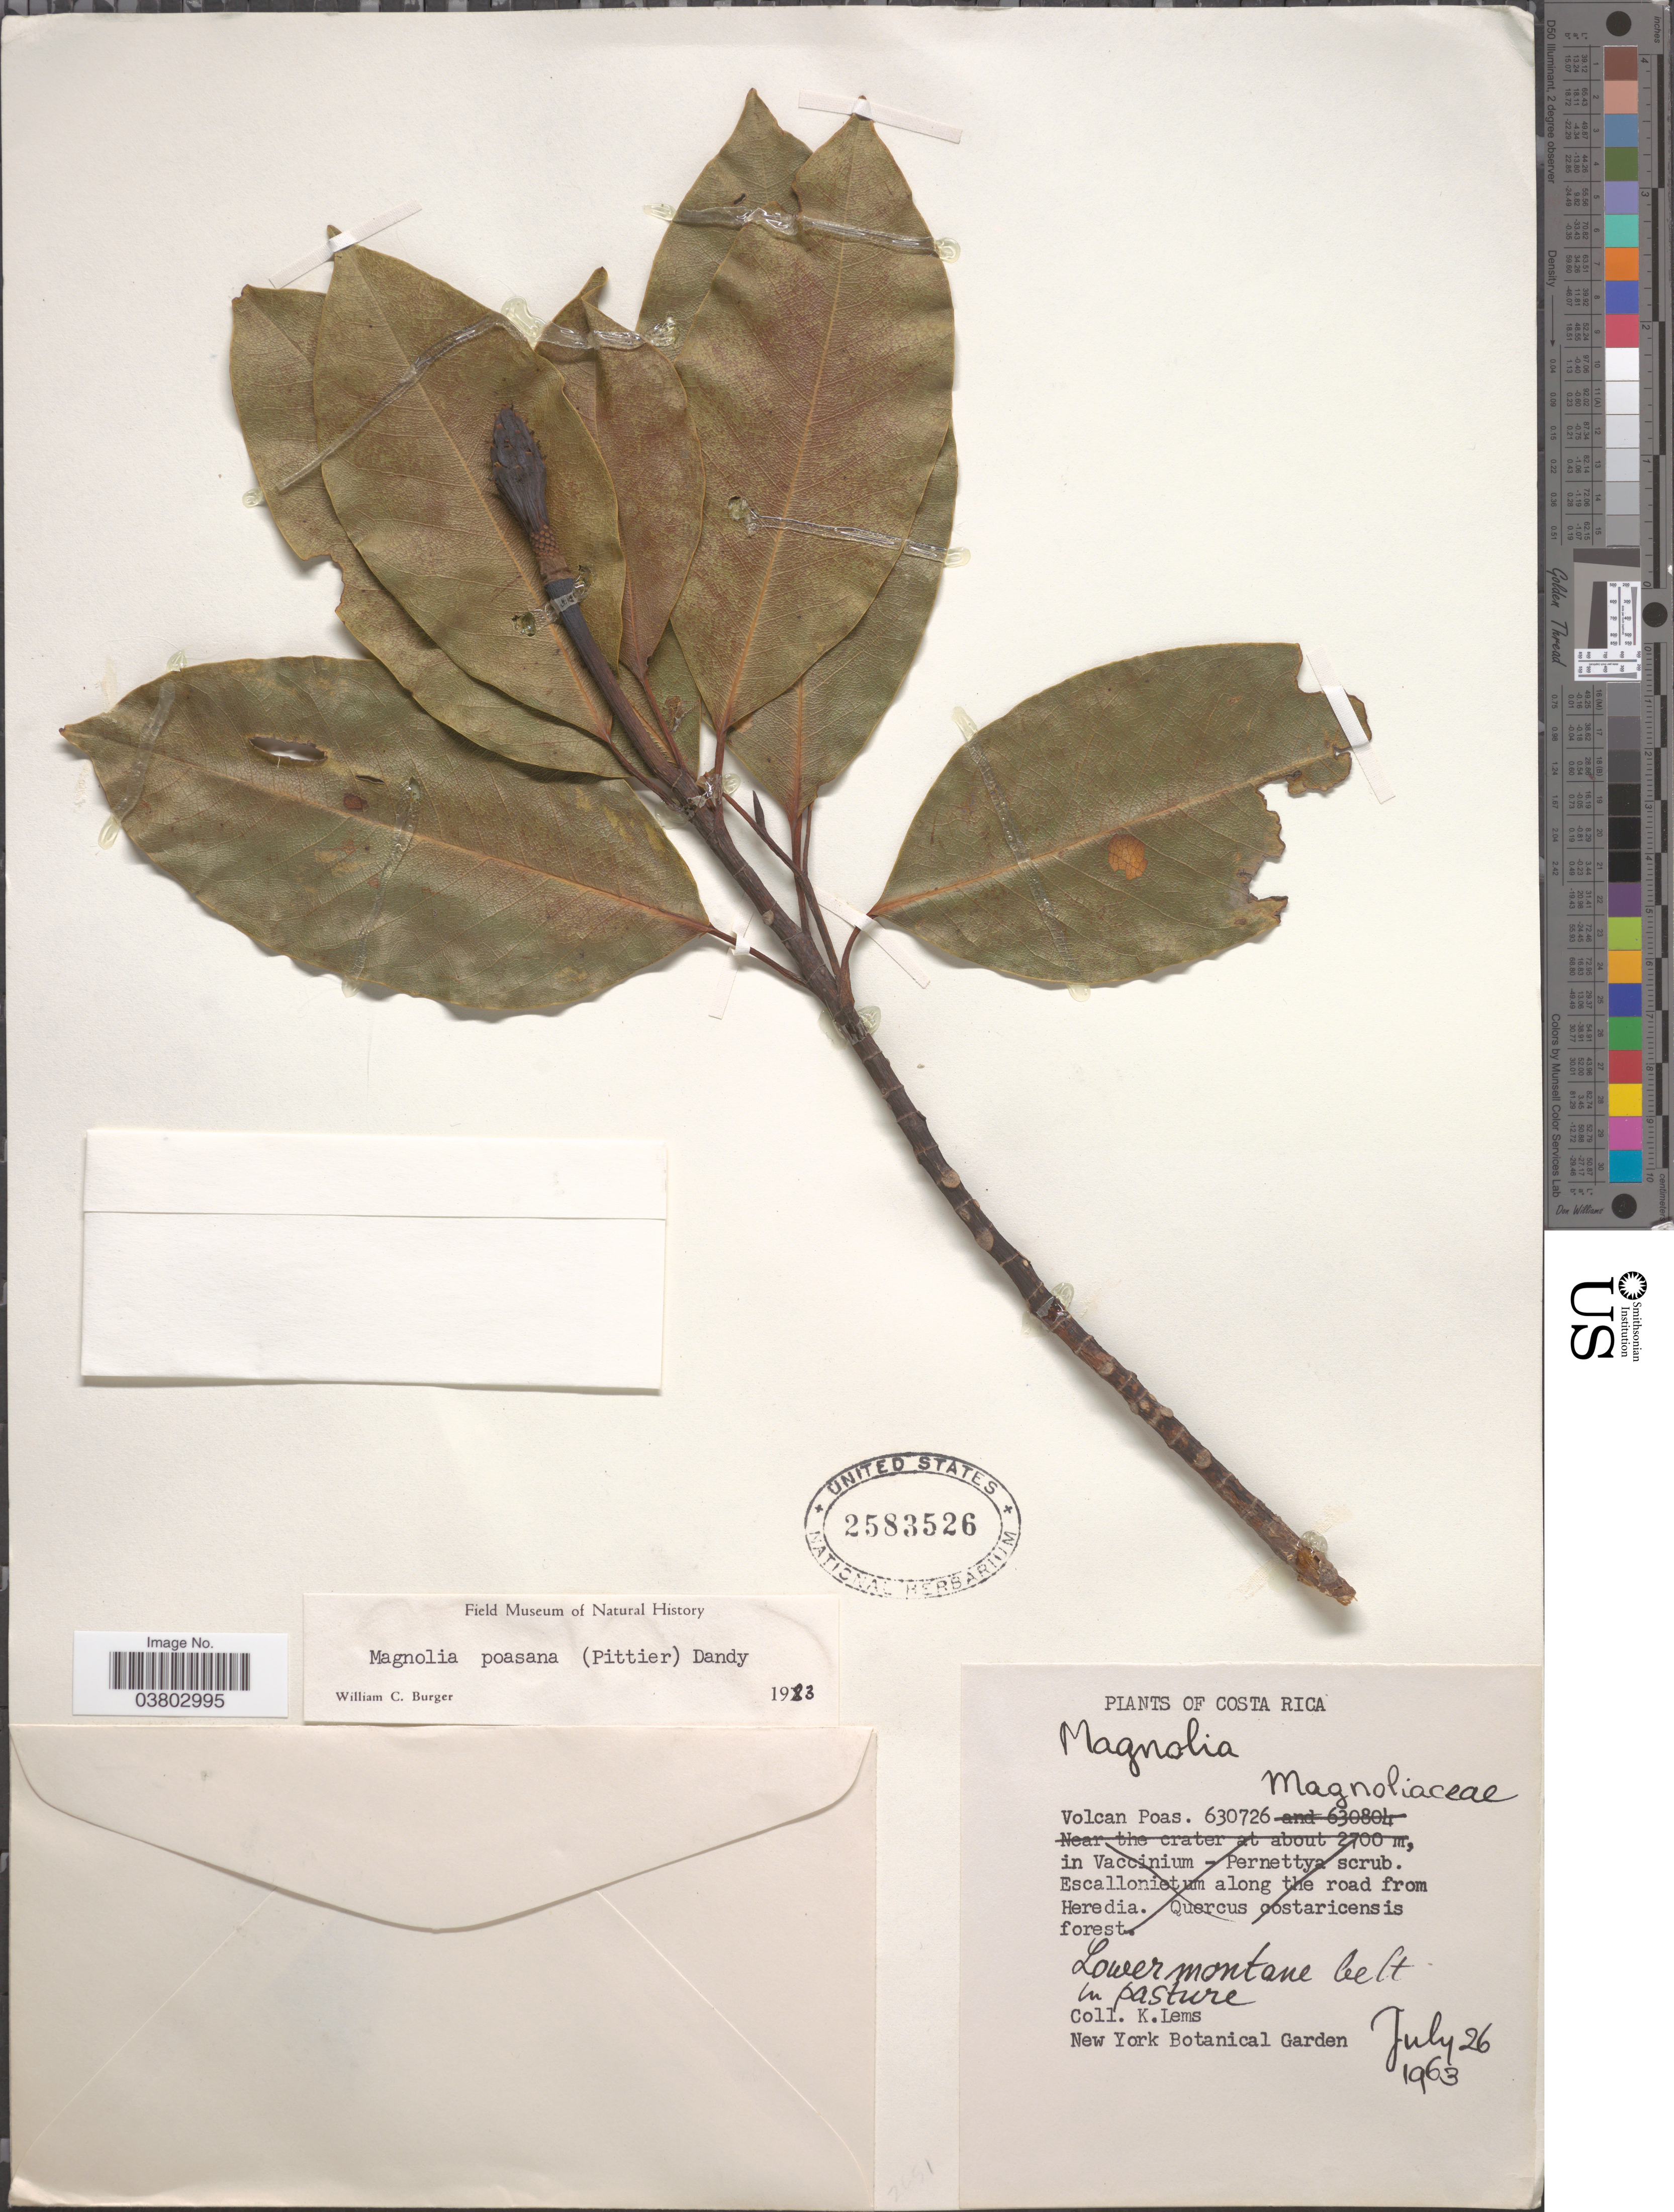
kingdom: Plantae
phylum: Tracheophyta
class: Magnoliopsida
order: Magnoliales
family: Magnoliaceae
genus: Magnolia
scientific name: Magnolia poasana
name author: Dandy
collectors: K. Lems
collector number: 630726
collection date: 1963-07-26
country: Costa Rica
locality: Volcan Poas.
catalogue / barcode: US 2583526